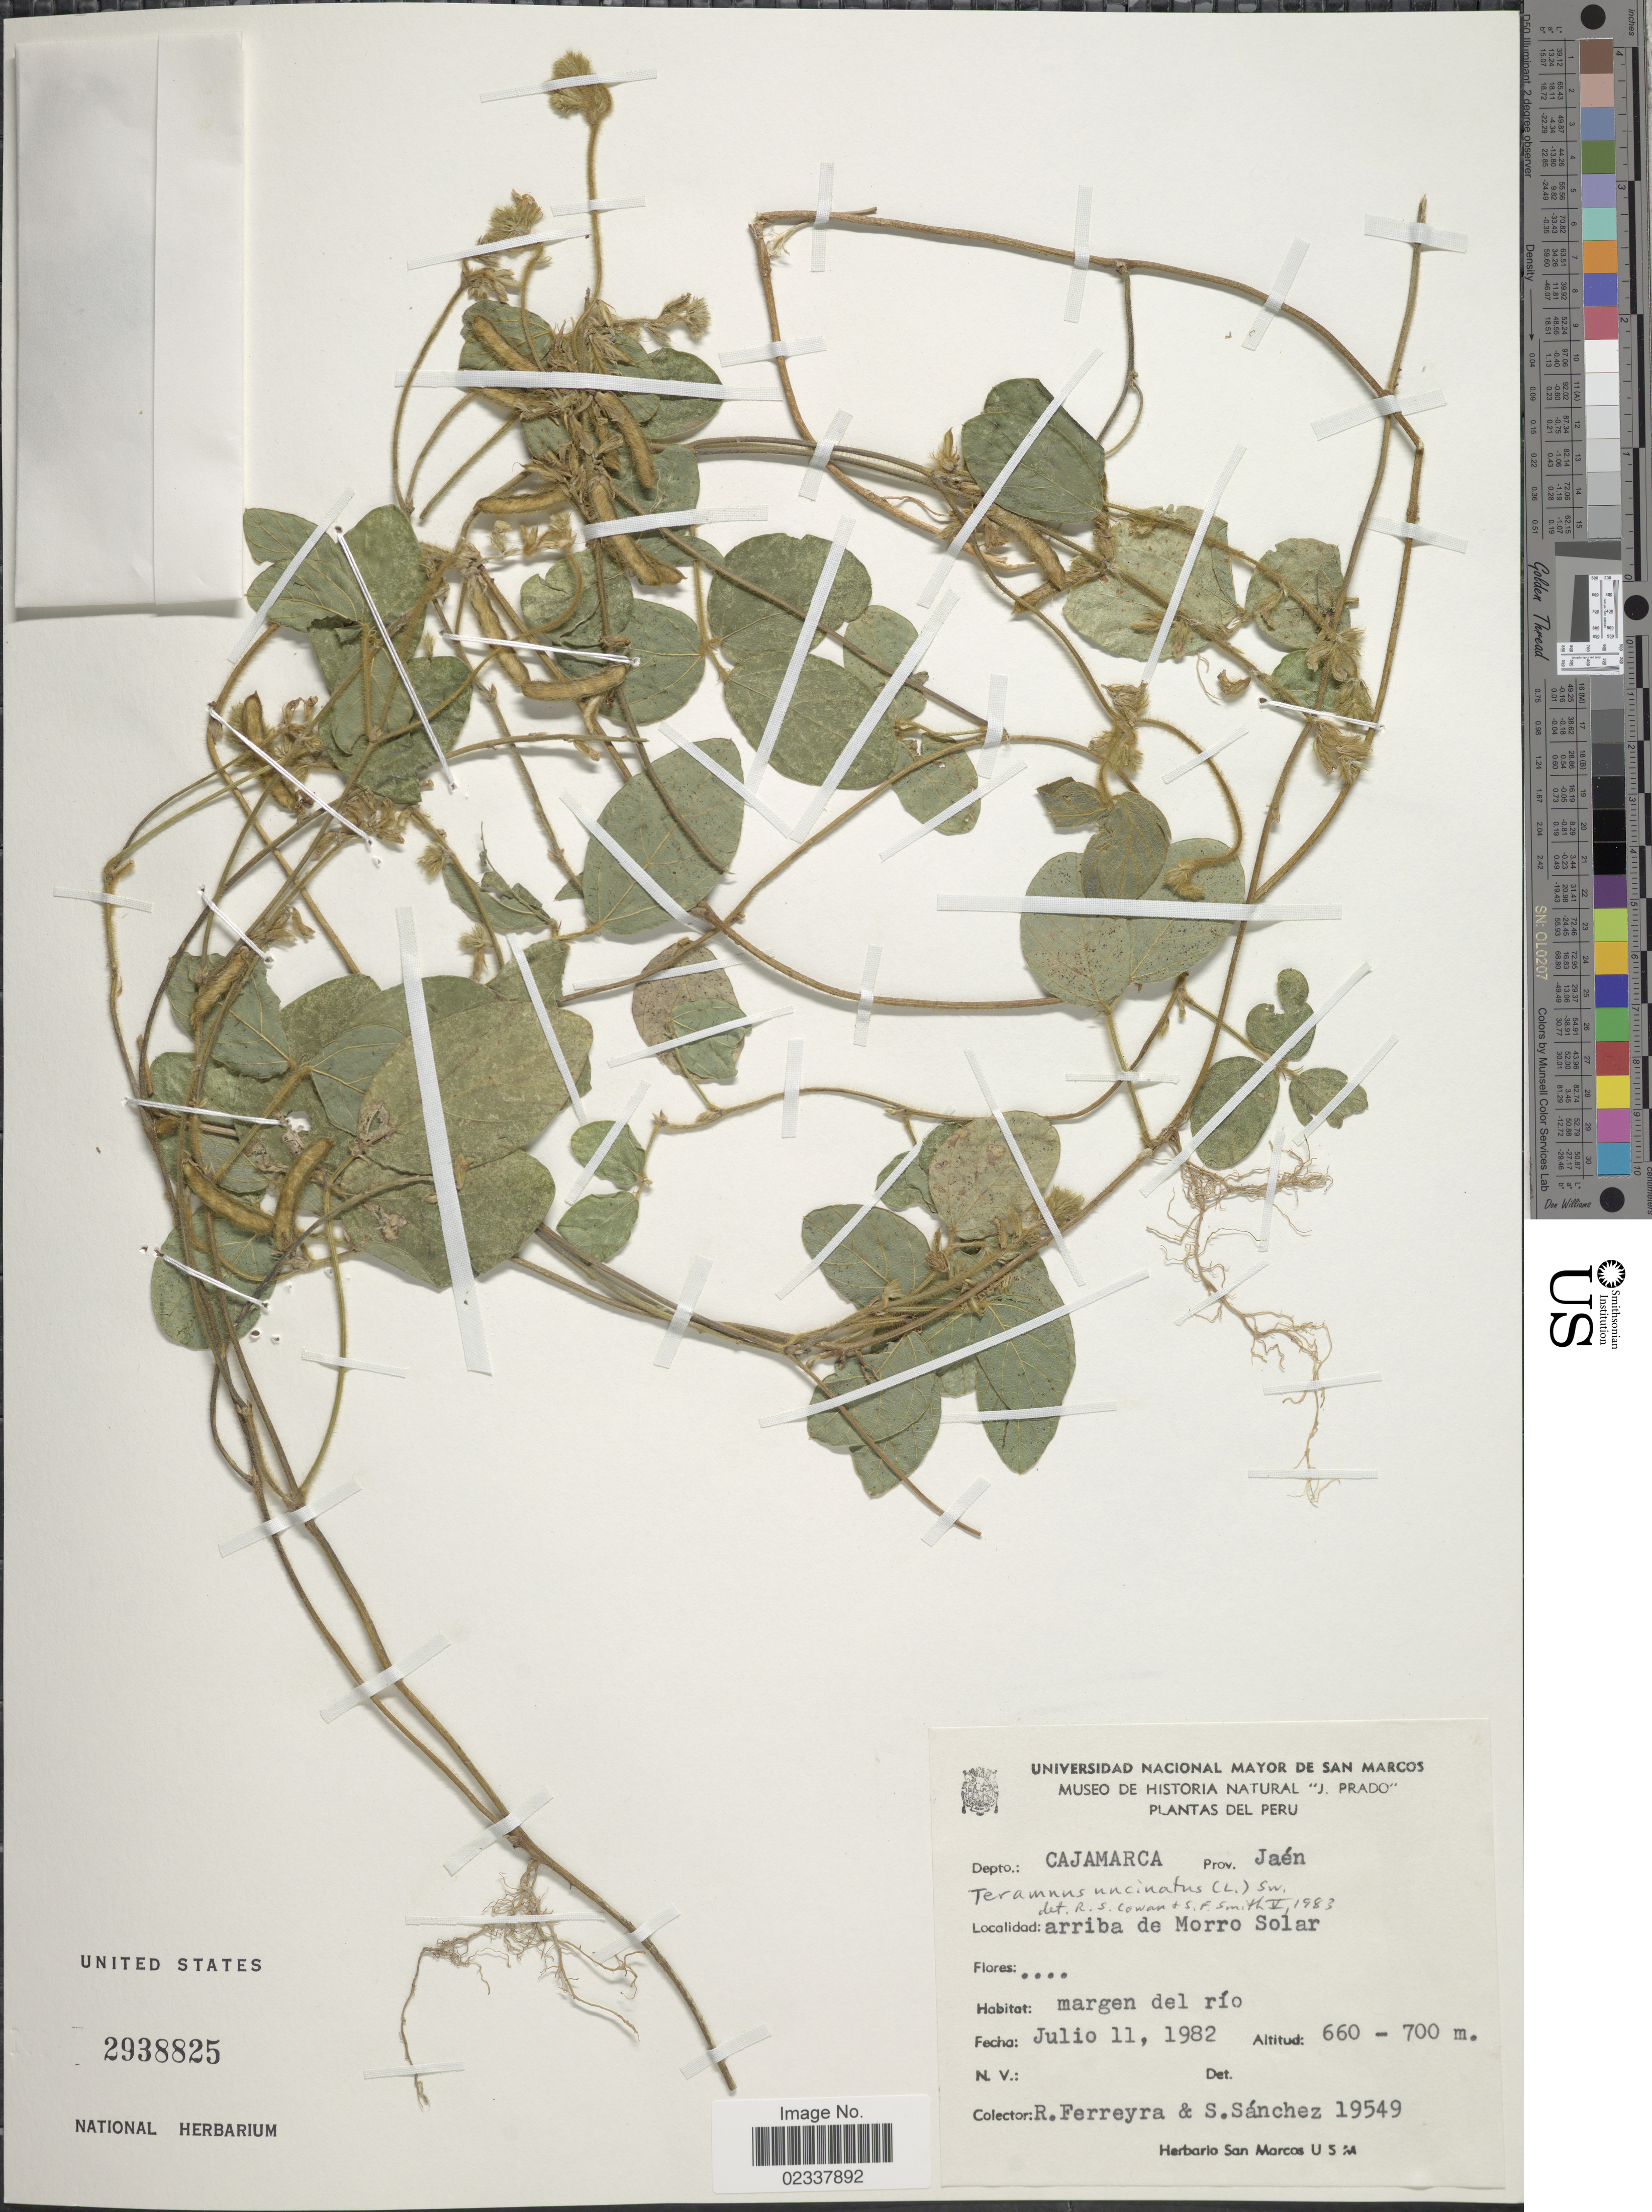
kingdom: Plantae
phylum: Tracheophyta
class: Magnoliopsida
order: Fabales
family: Fabaceae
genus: Teramnus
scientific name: Teramnus uncinatus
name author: (L.) Sw.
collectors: R. A. Ferreyra & S. Sanchez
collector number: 19549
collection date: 1982-07-11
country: Peru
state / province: Cajamarca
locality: Prov. Jaén, arriba de Morro Solar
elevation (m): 660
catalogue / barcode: US 2938825